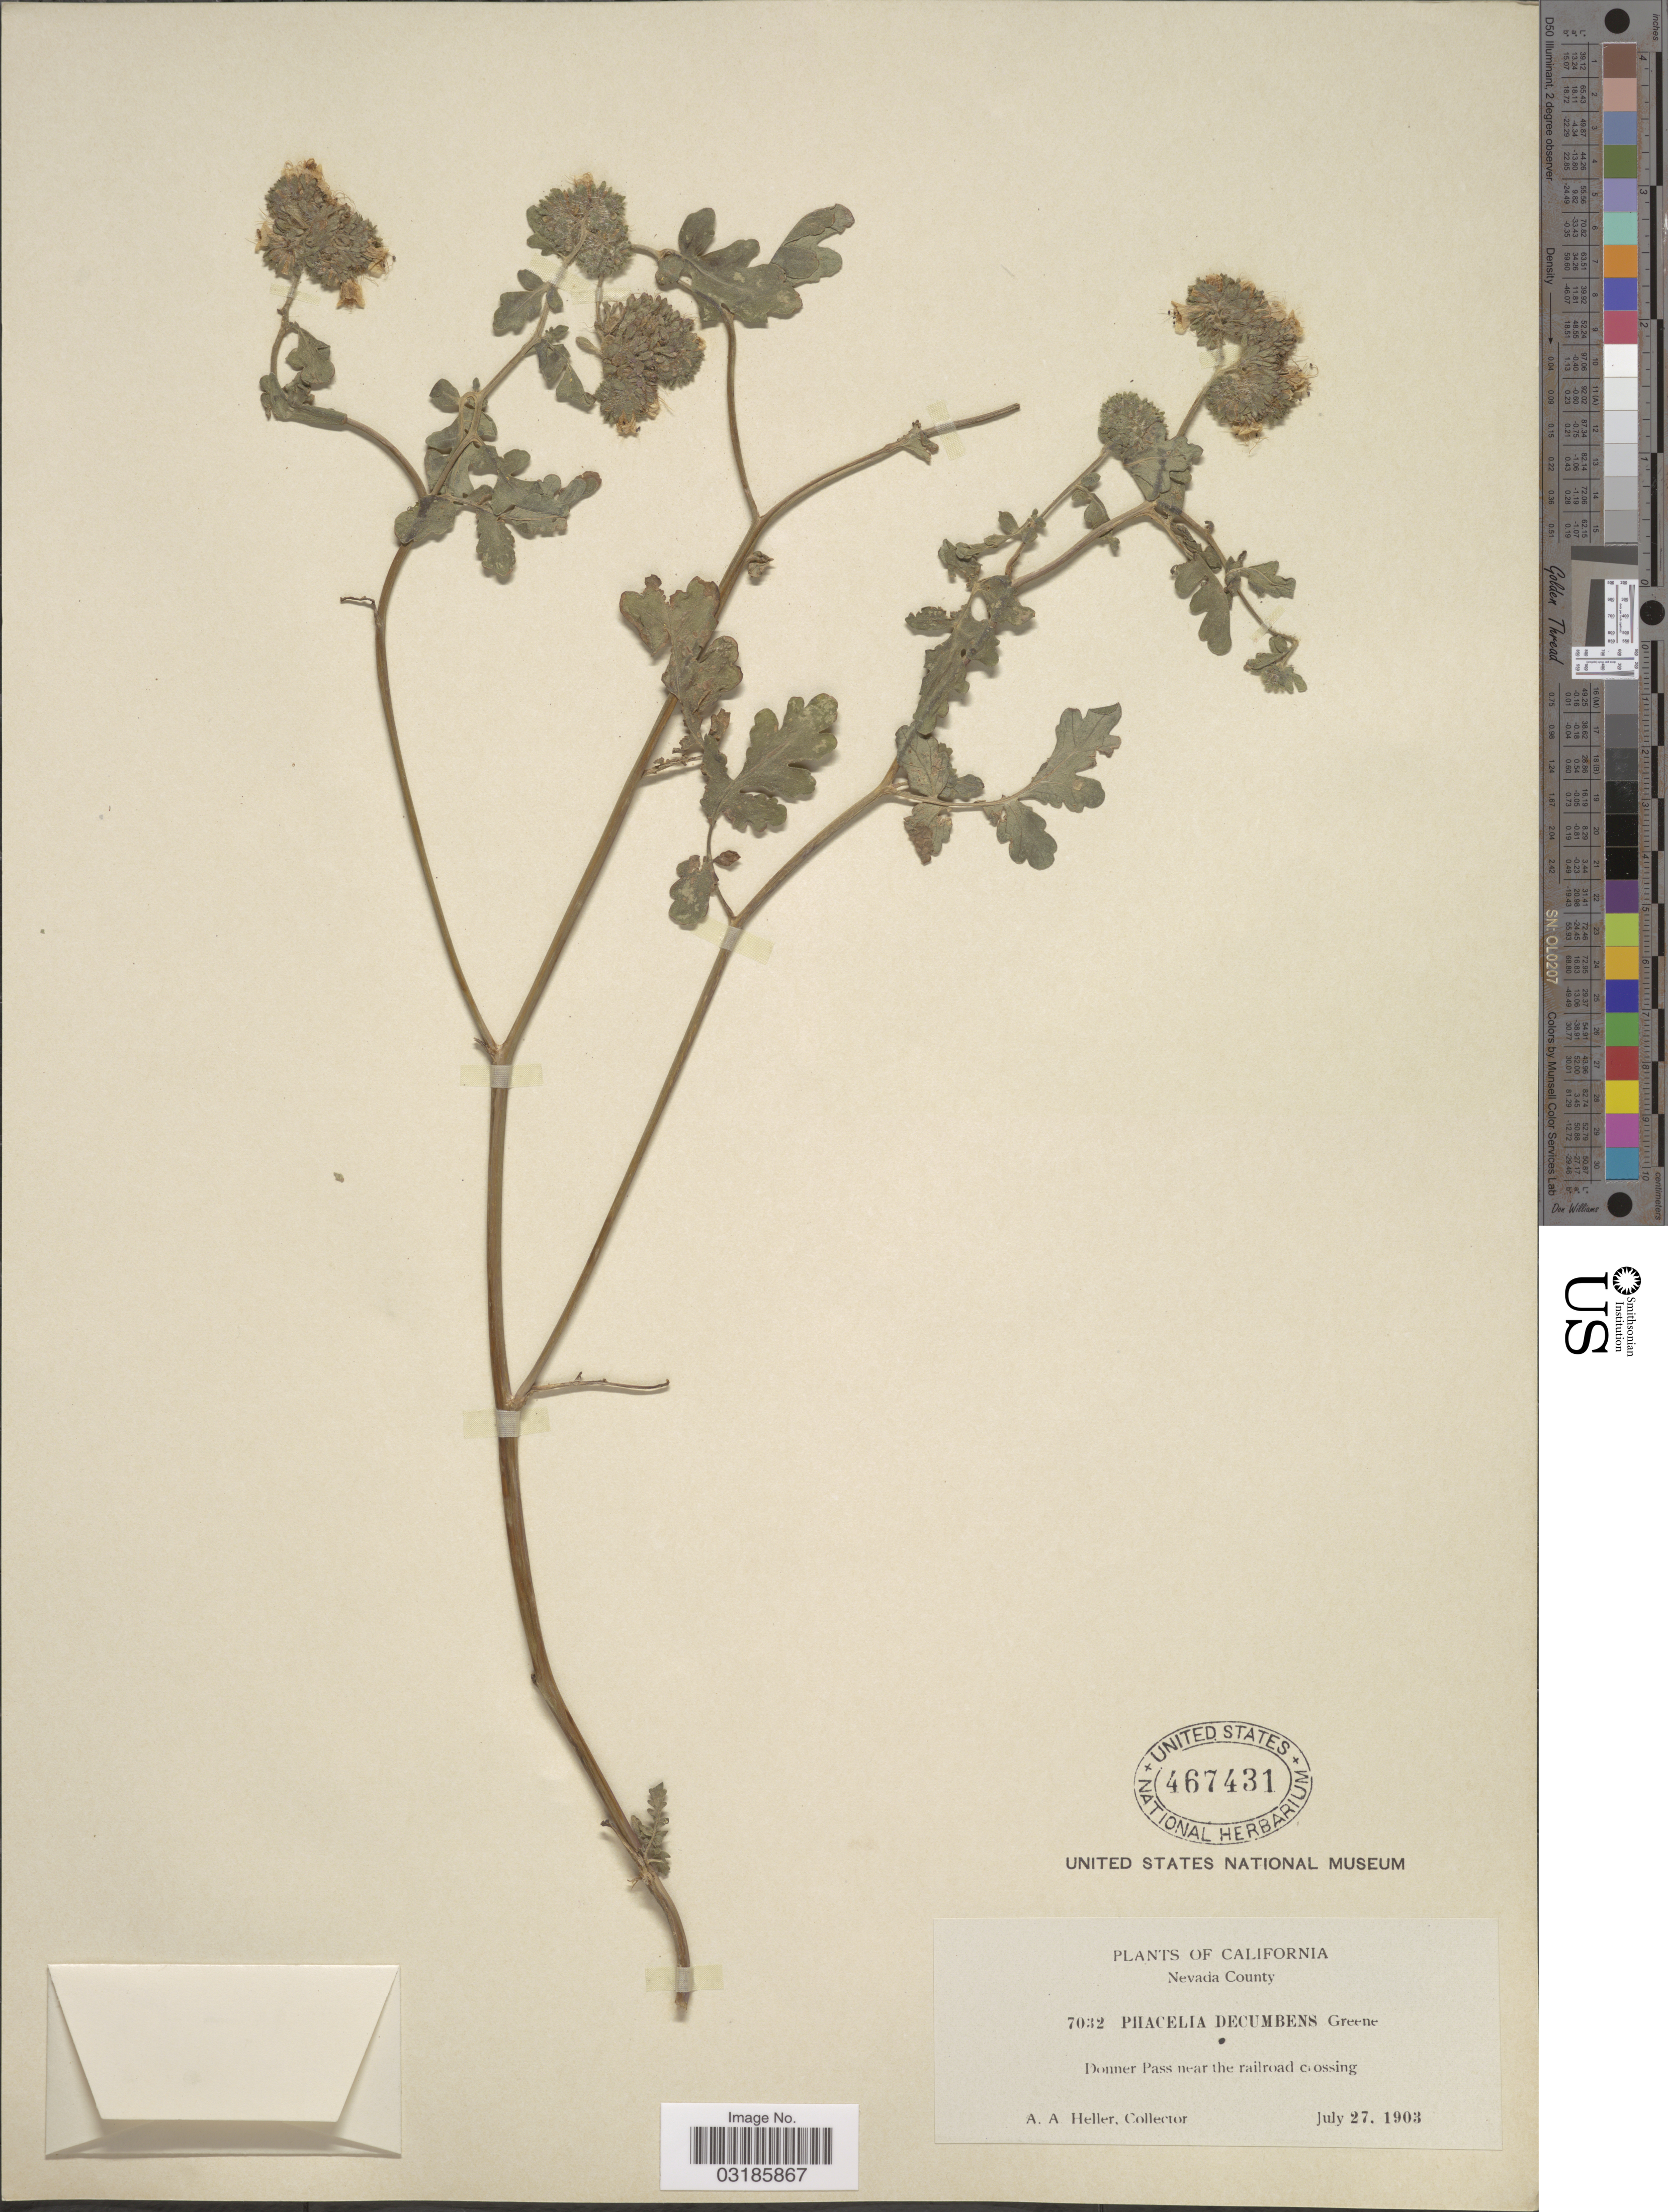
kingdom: Plantae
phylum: Tracheophyta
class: Magnoliopsida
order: Boraginales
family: Hydrophyllaceae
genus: Phacelia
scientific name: Phacelia ramosissima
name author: Douglas ex Lehm.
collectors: A. A. Heller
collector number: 7032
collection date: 1903-07-27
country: United States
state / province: California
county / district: Nevada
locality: Nevada County. Donner Pass near the railroad crossing.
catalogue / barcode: US 467431